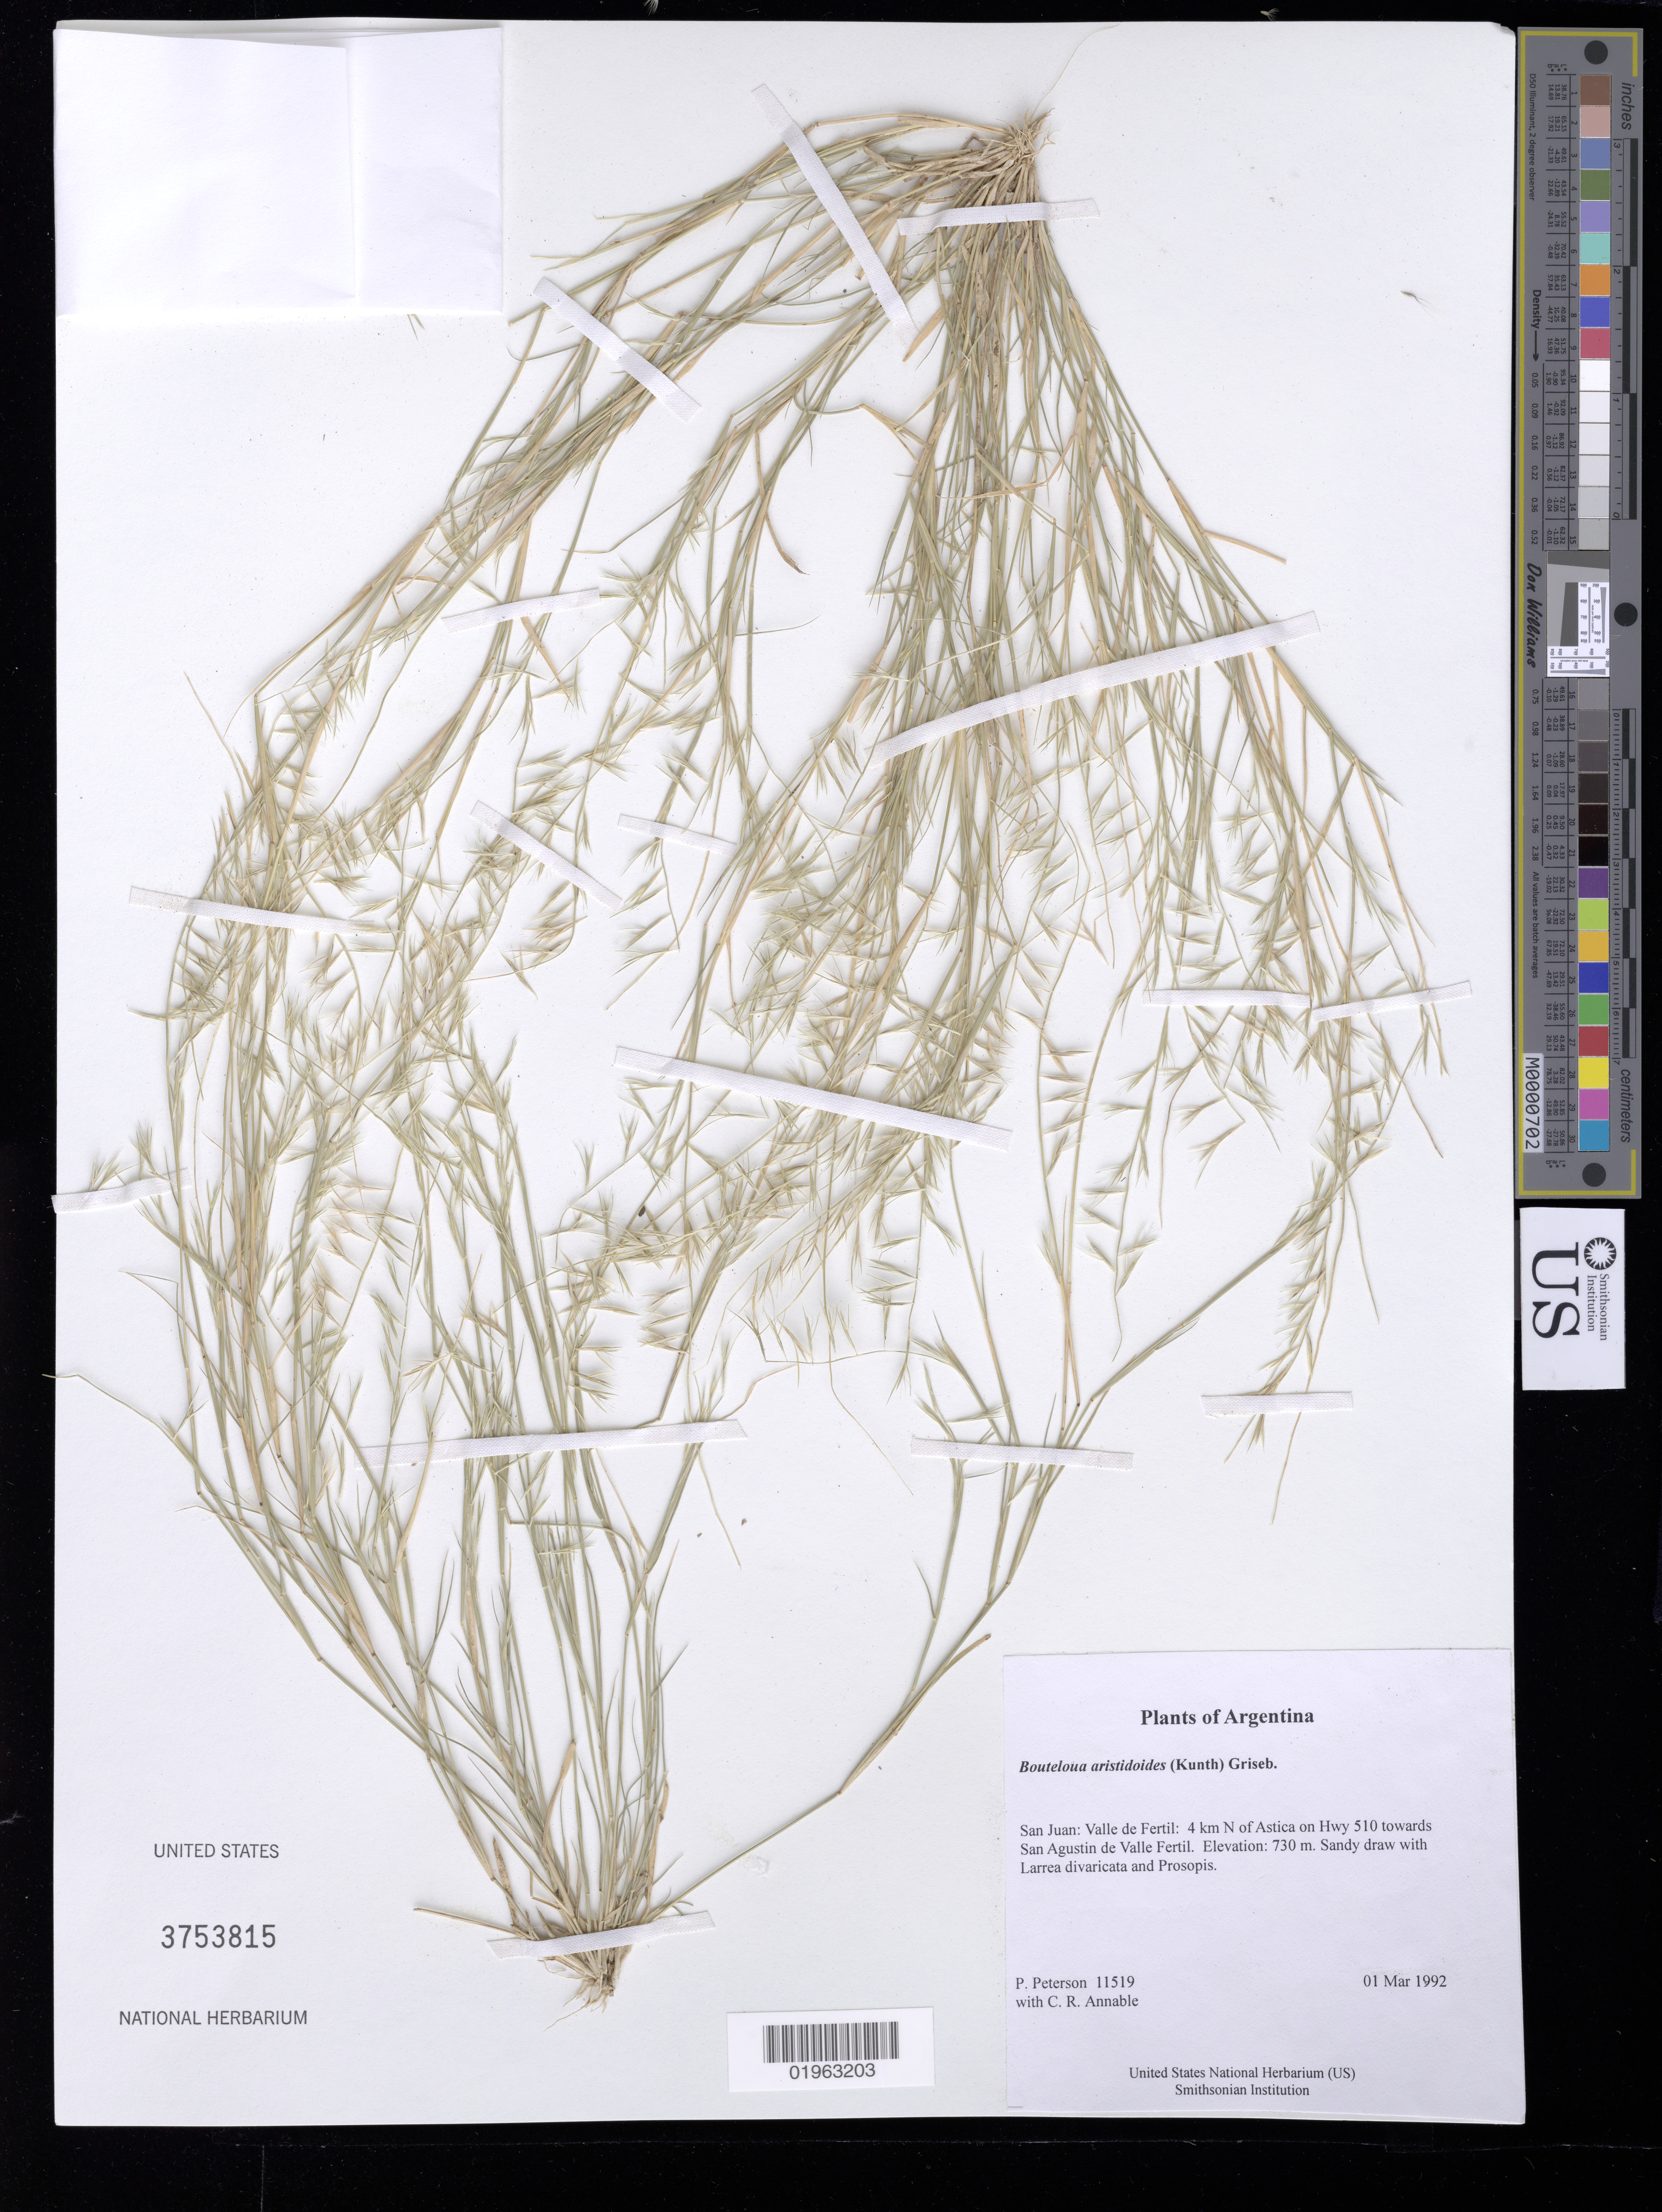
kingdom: Plantae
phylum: Tracheophyta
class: Liliopsida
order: Poales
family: Poaceae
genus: Bouteloua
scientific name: Bouteloua aristidoides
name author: (Kunth) Griseb.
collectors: P. M. Peterson & C. R. Annable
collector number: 11519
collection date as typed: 01 Mar 1992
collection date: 1992-03-01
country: Argentina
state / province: San Juan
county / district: Valle de Fertil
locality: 4 km N of Astica on Hwy 510 towards San Agustin de Valle Fertil.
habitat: Sandy draw with Larrea divaricata and Prosopis.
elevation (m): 730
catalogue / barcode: US 3753815